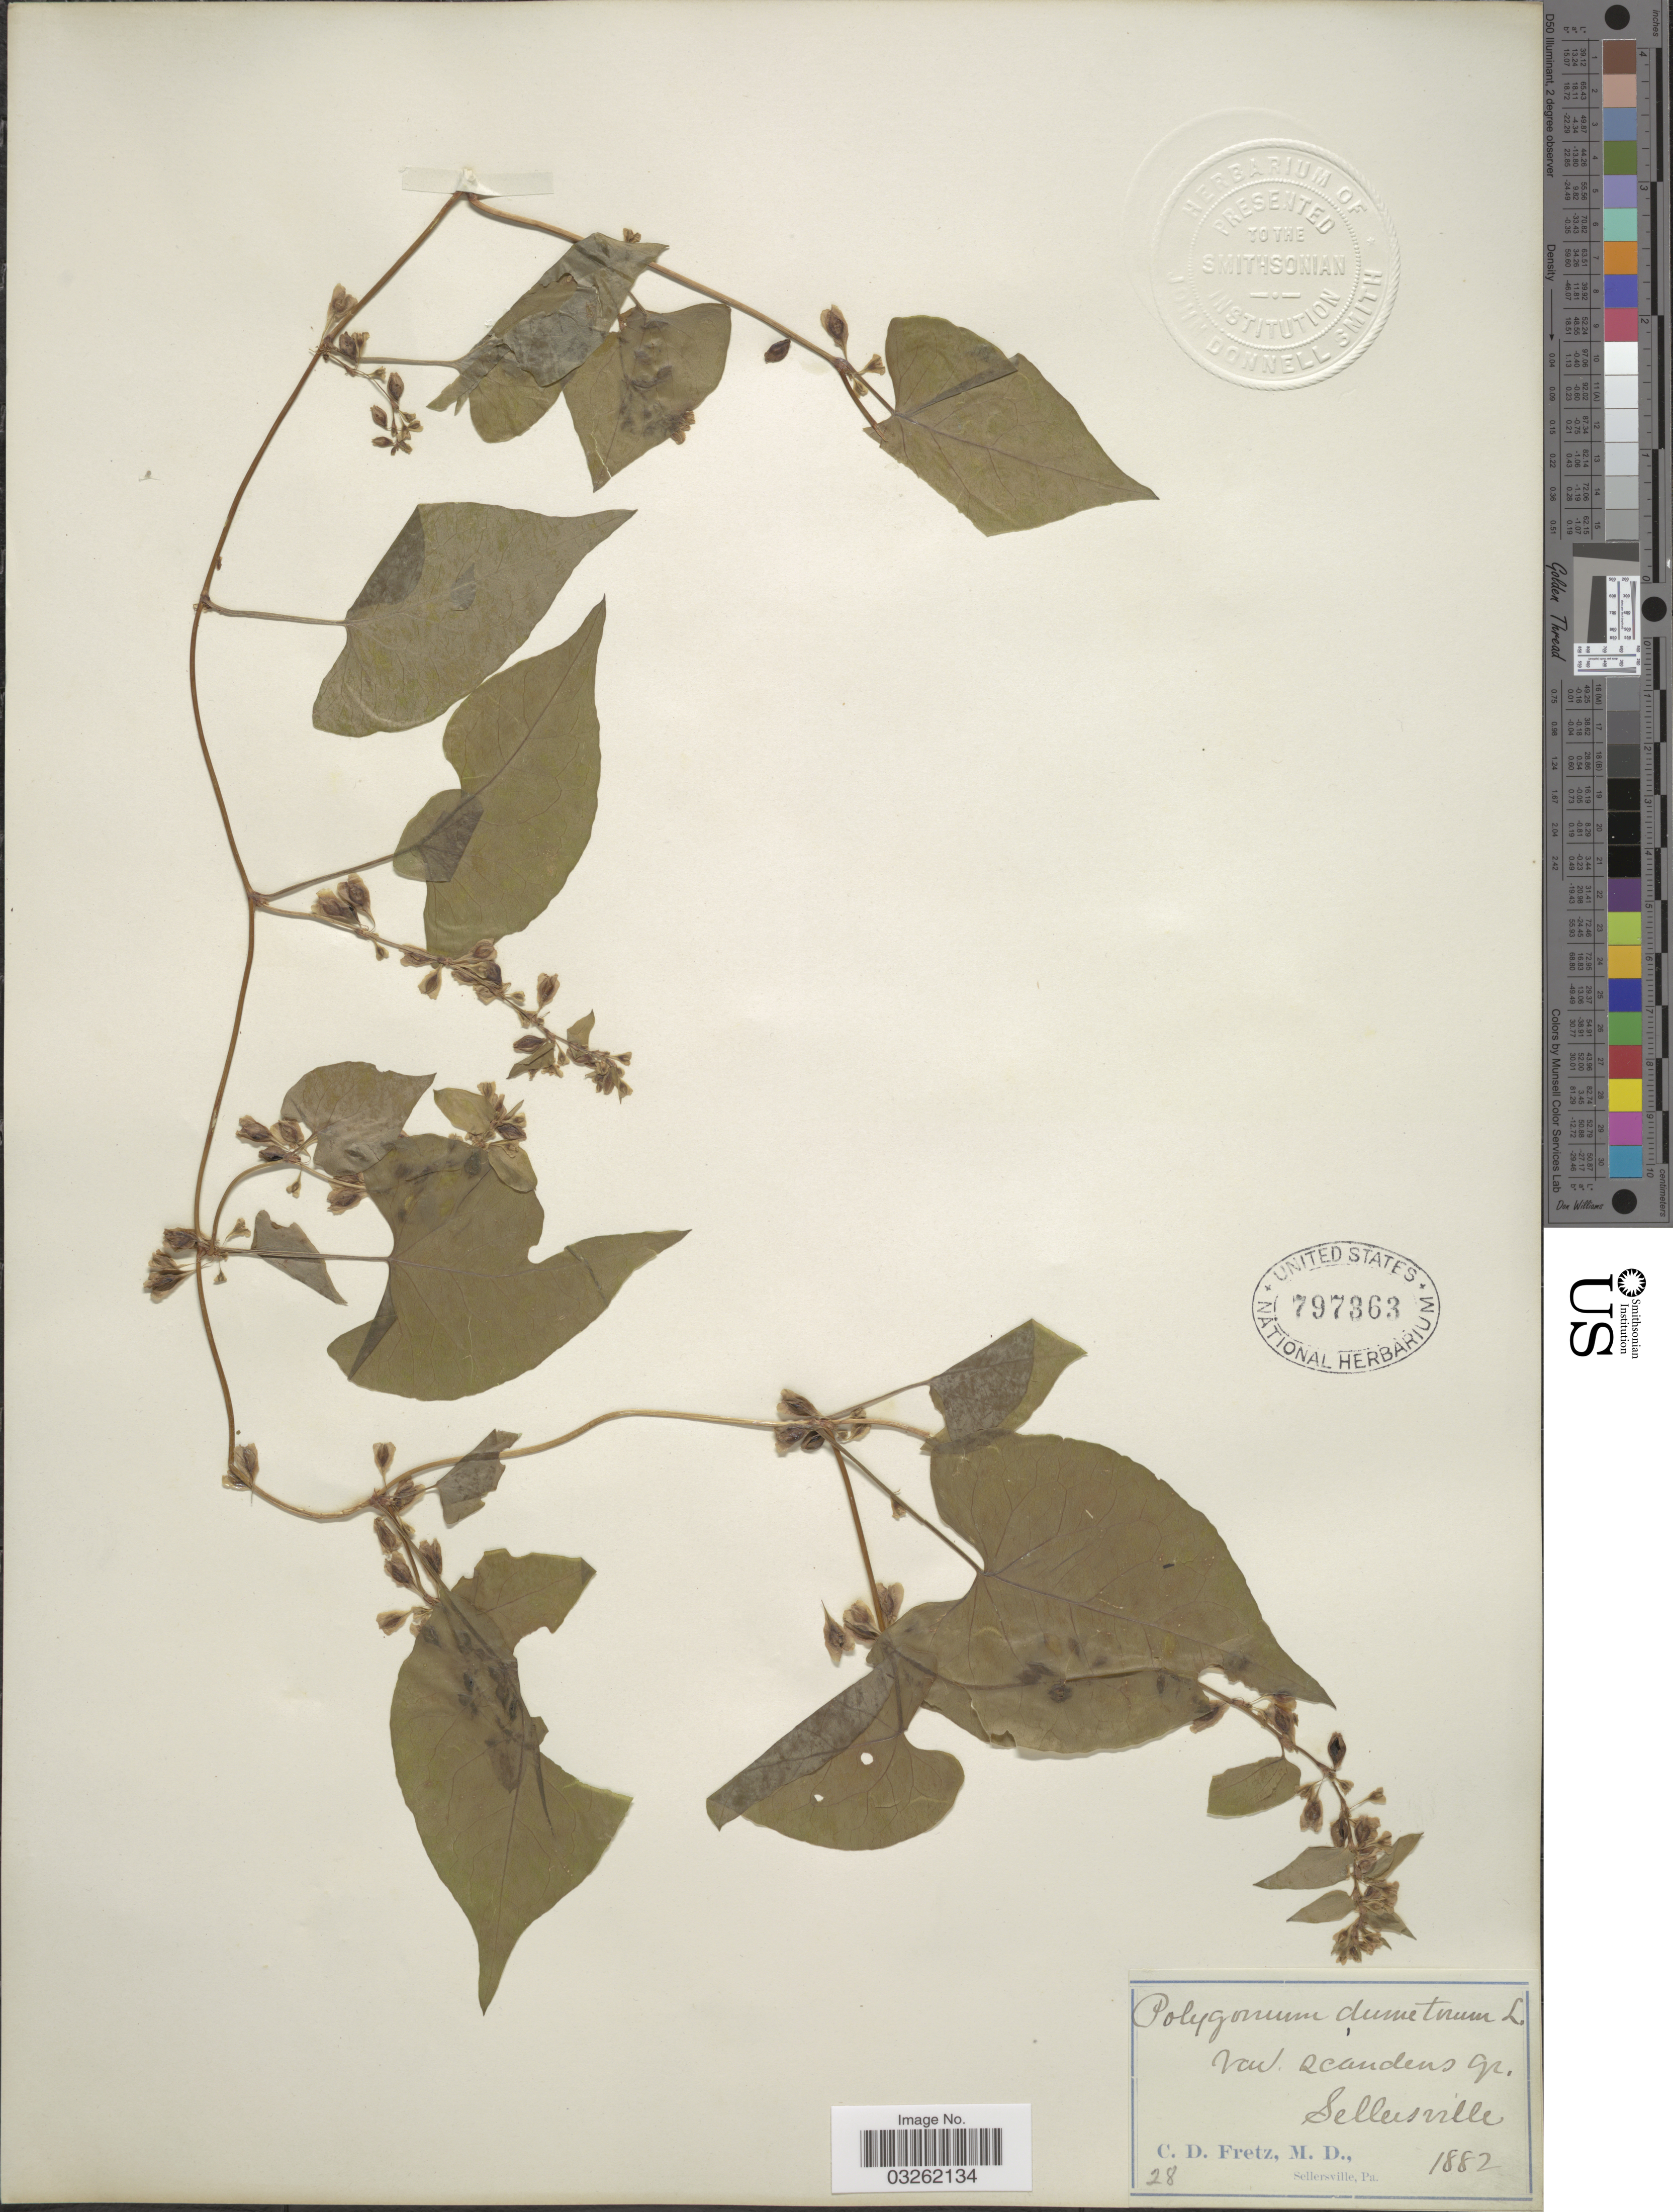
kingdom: Plantae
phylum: Tracheophyta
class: Magnoliopsida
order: Caryophyllales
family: Polygonaceae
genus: Fallopia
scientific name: Fallopia scandens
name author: (L.) Holub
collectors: C. D. Fretz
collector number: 28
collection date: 1882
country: United States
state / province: Pennsylvania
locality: Sellersville.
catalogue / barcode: US 797363